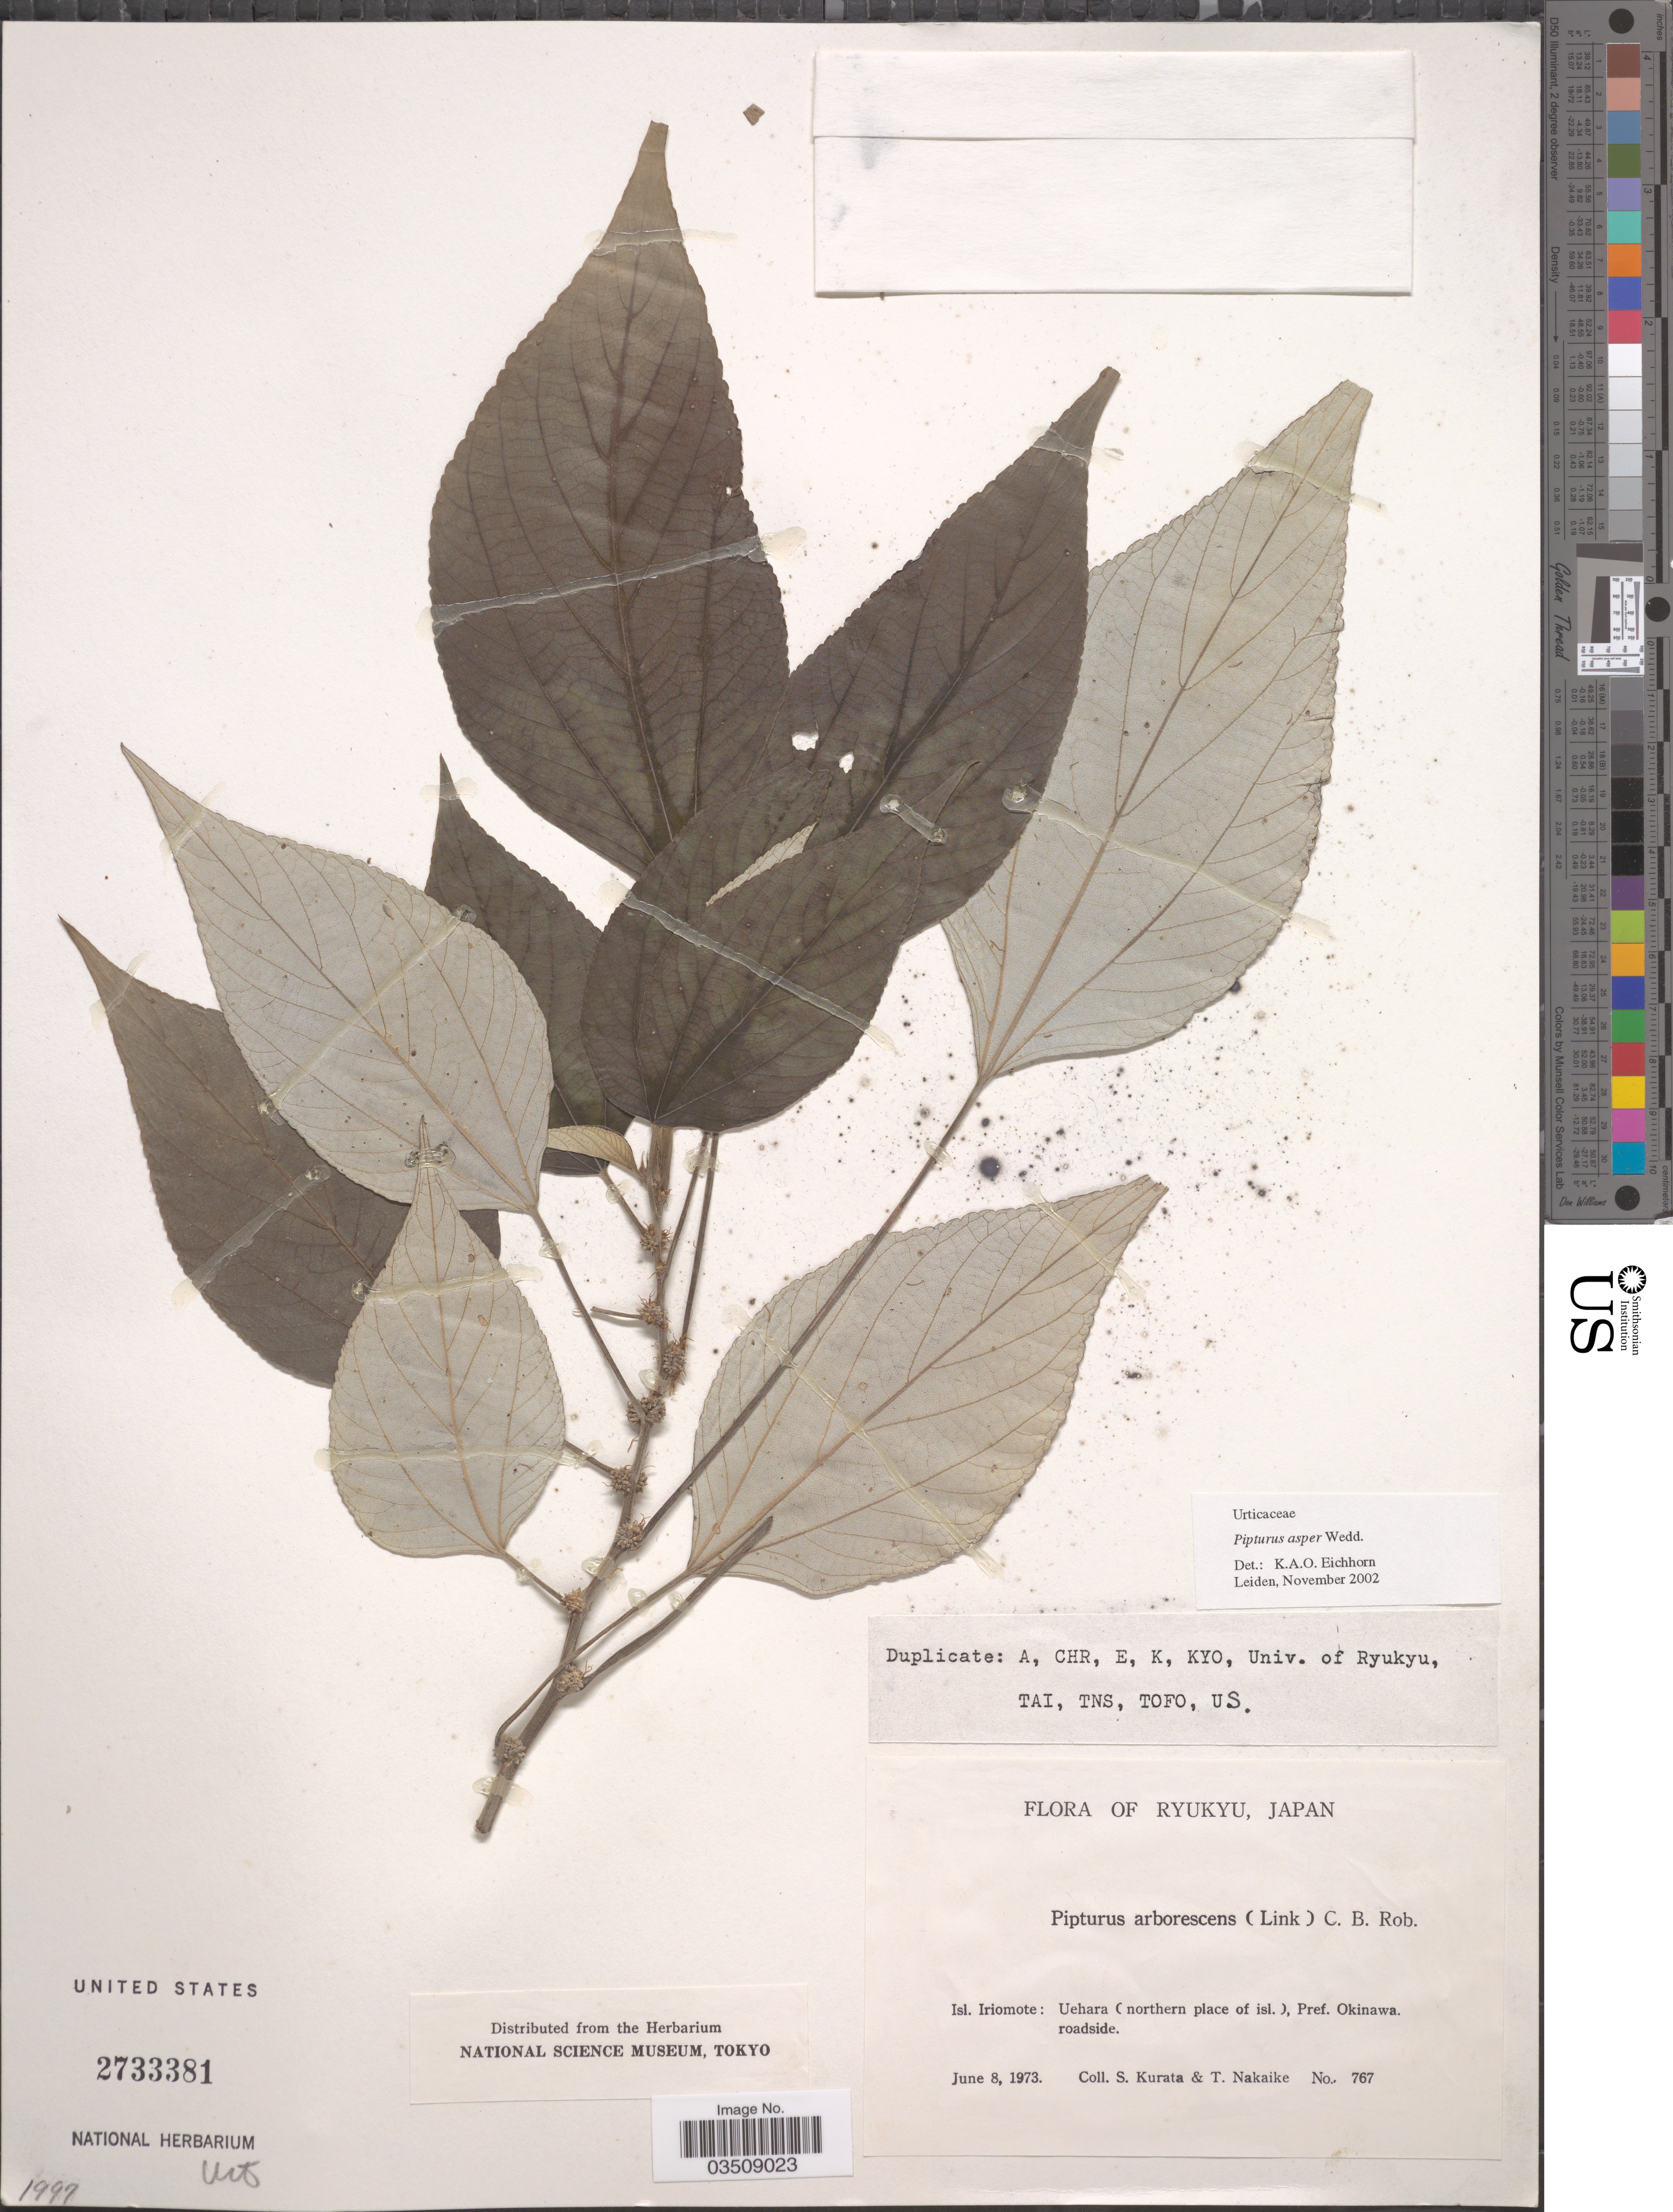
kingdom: Plantae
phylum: Tracheophyta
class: Magnoliopsida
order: Rosales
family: Urticaceae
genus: Pipturus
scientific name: Pipturus asper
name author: Wedd.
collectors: Sa. Kurata & T. Nakaike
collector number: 767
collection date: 1973-06-08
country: Japan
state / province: Okinawa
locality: Ryukyu. Isl. Iriomote: Uehara (northern place of isl.), Pref. Okinawa.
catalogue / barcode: US 2733381